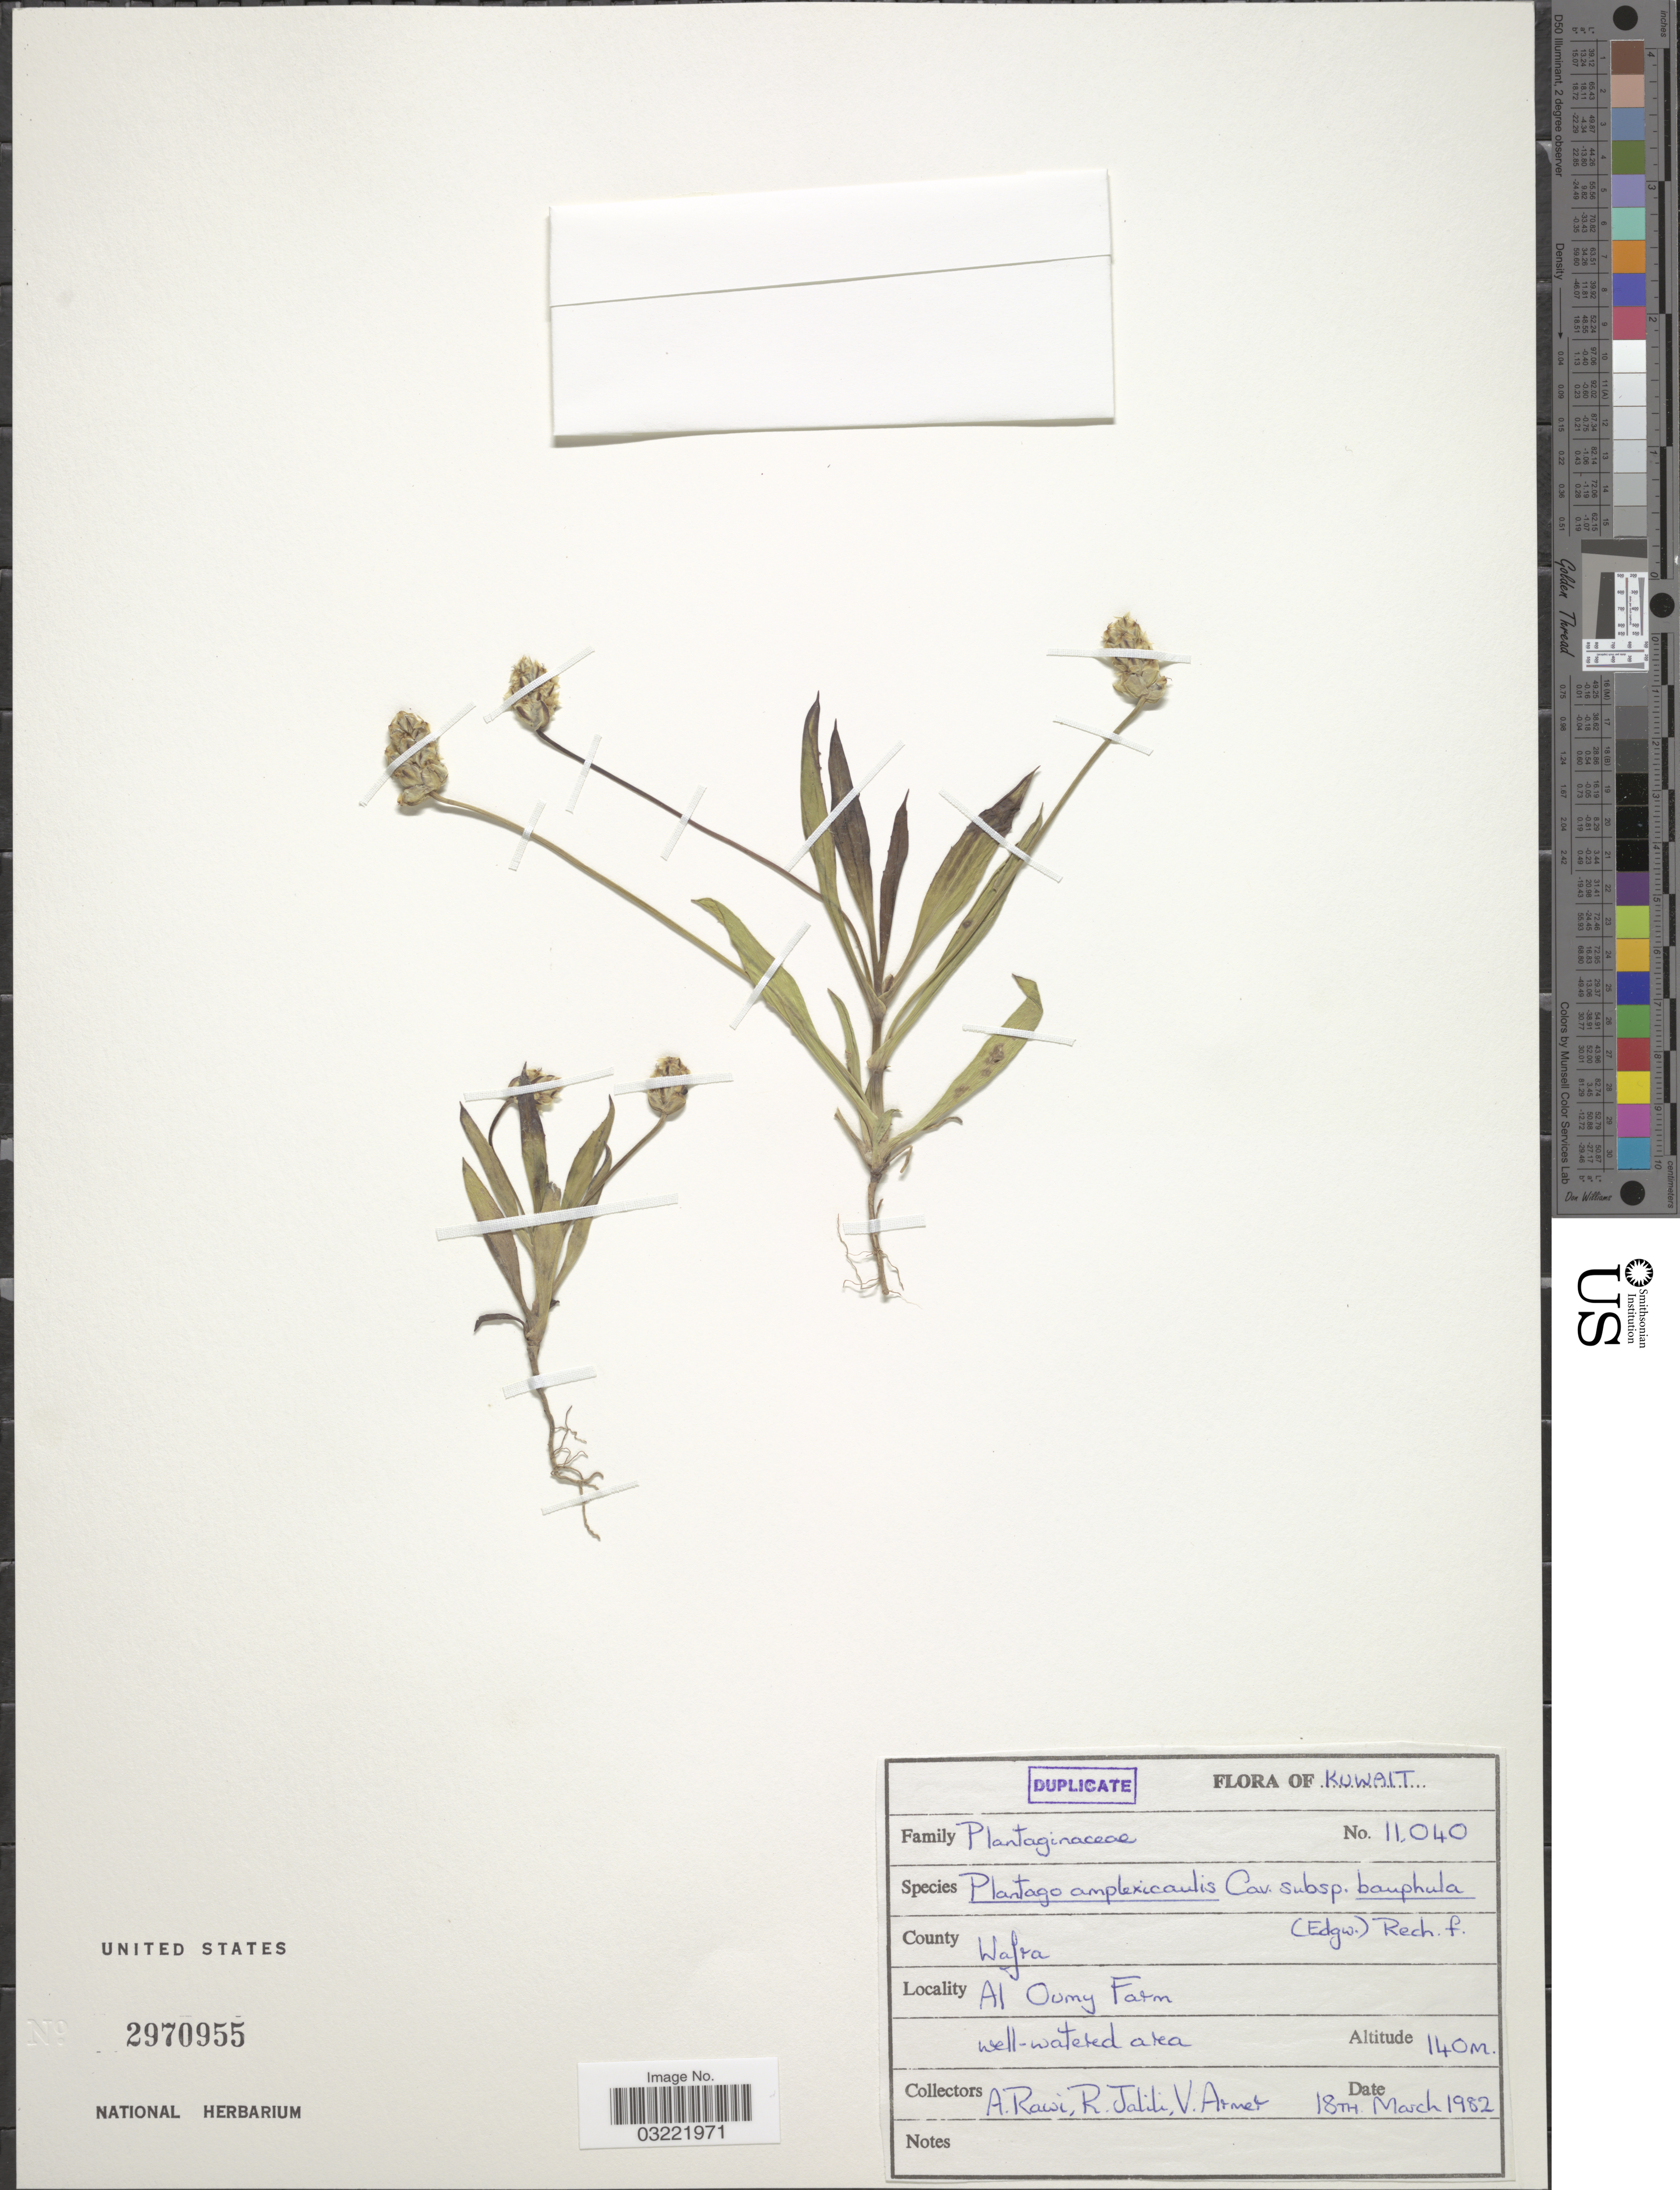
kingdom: Plantae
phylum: Tracheophyta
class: Magnoliopsida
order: Lamiales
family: Plantaginaceae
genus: Plantago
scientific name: Plantago amplexicaulis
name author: Cav.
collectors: A. Rawi, R. Jalili & V. Armet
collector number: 11040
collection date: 1982-03-18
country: Kuwait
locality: County Wafra. Al Oumy Farm.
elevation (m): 140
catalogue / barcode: US 2970955